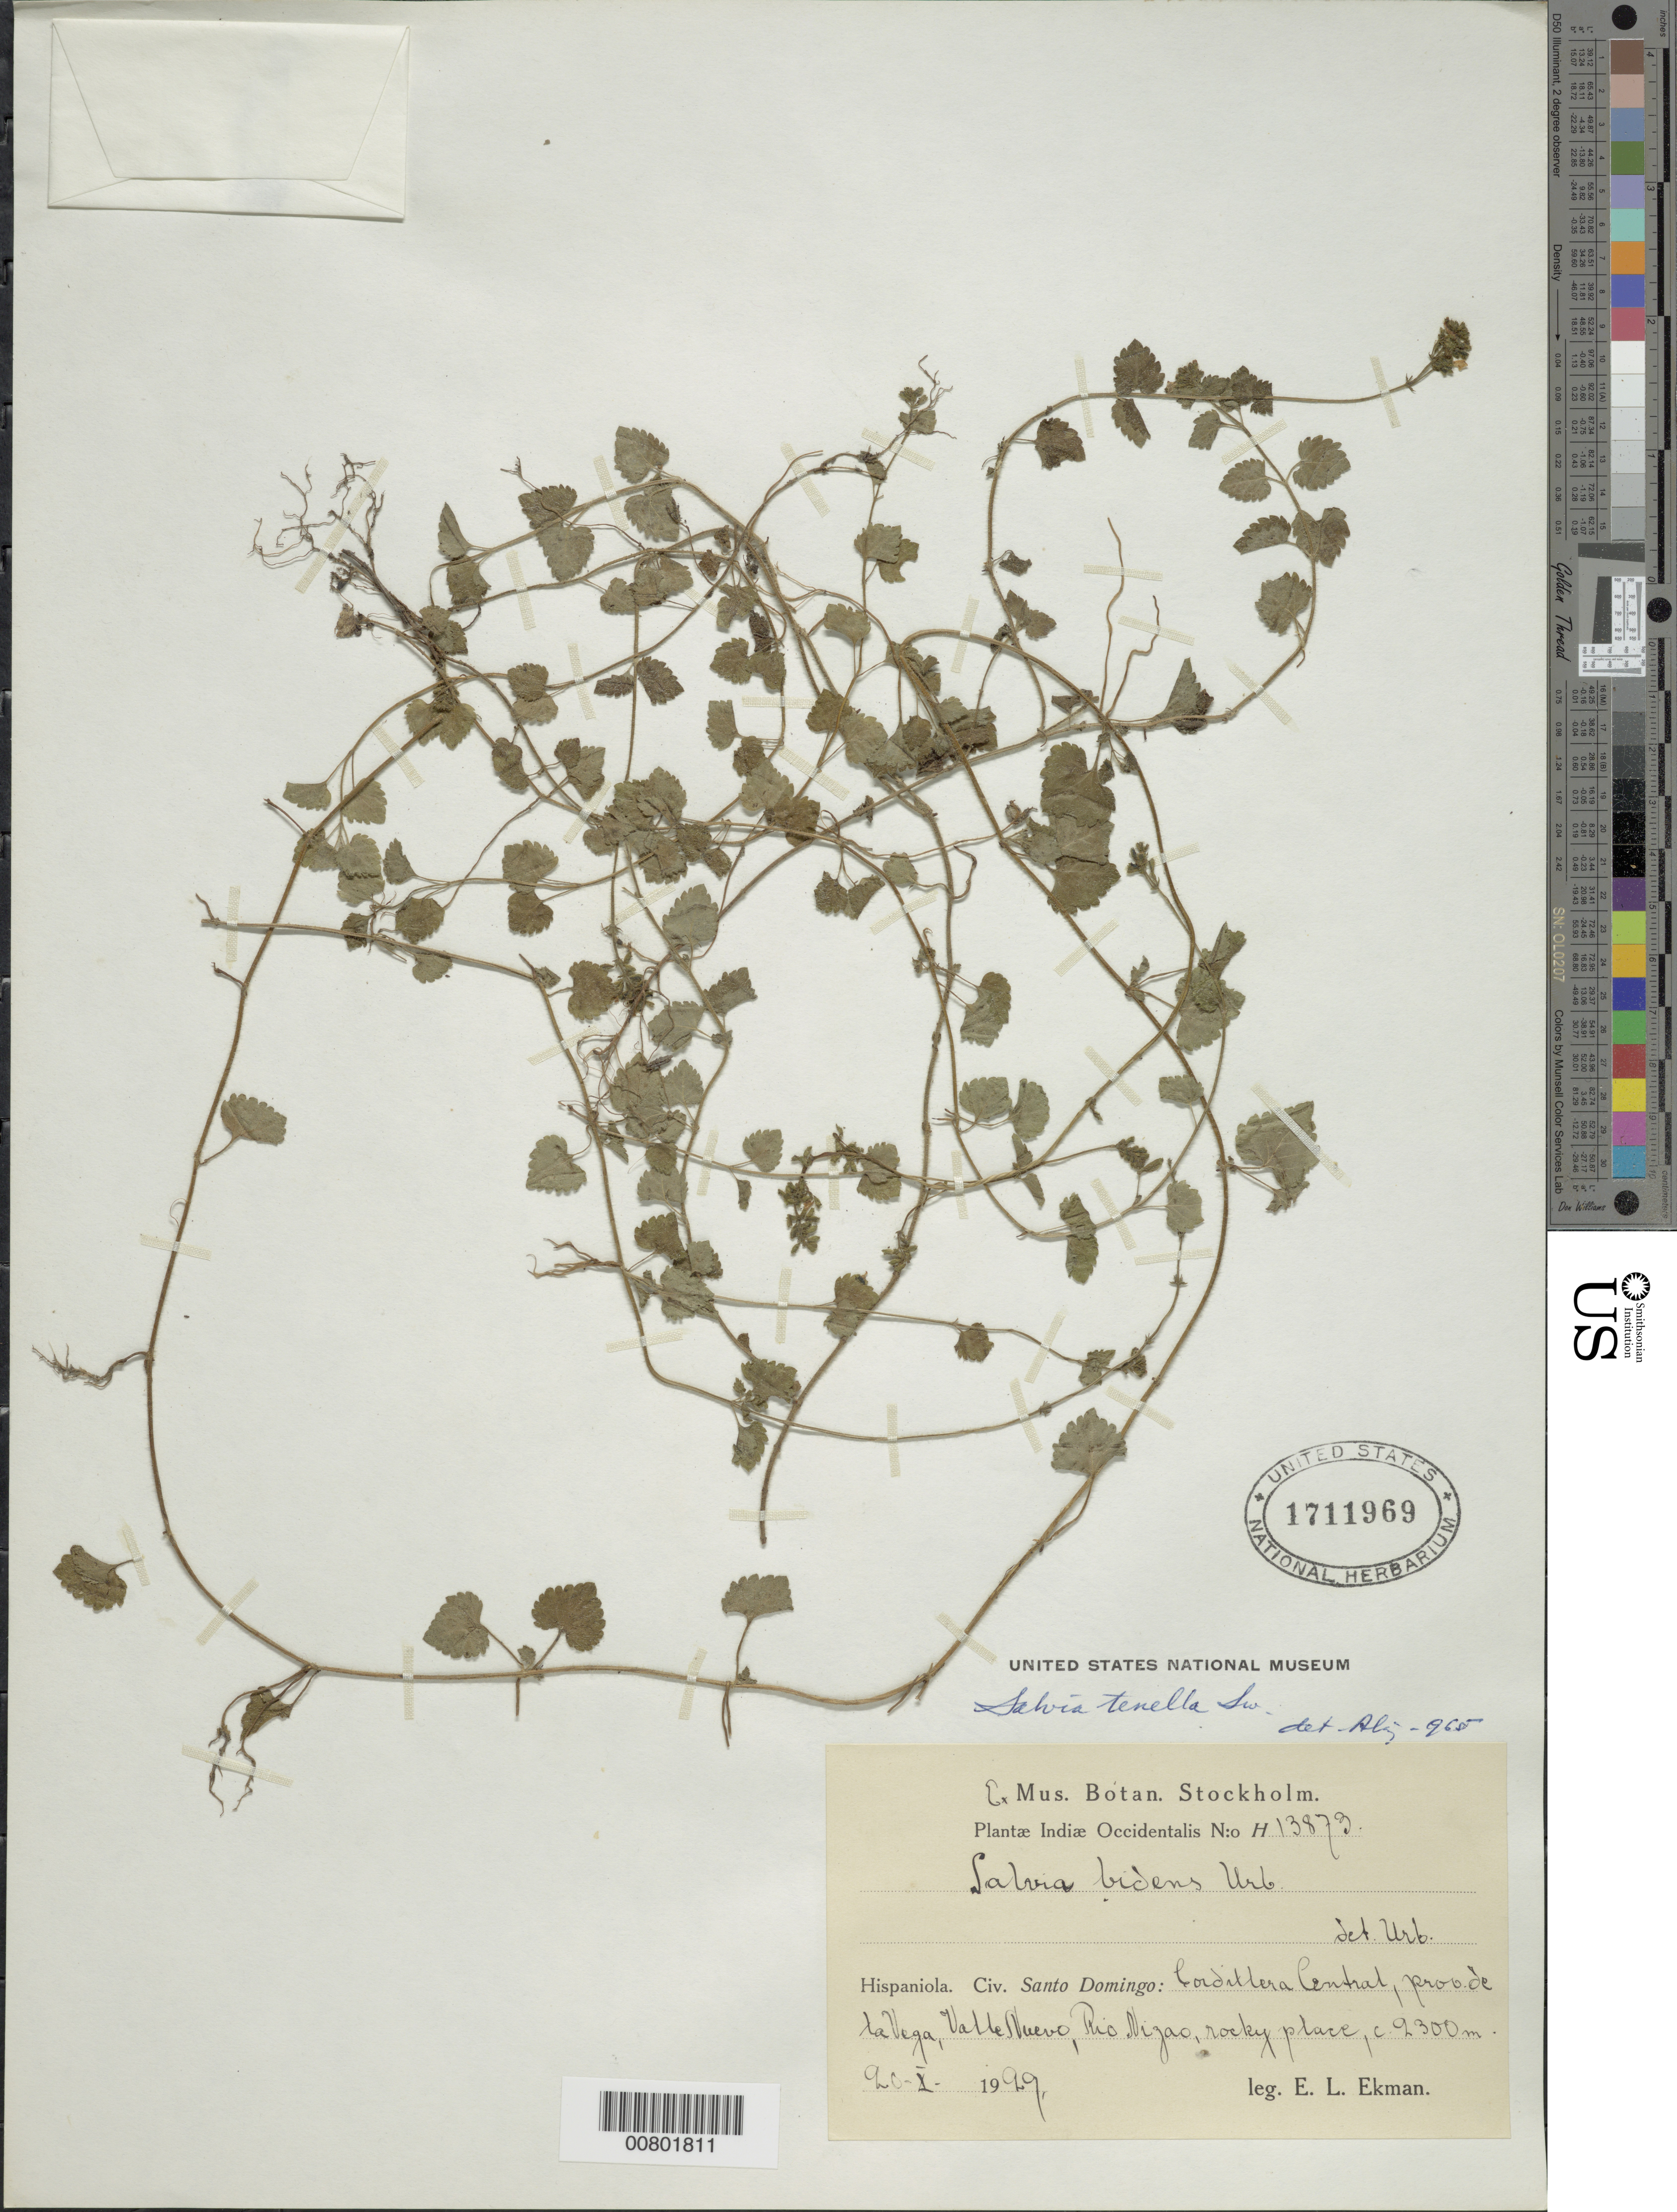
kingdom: Plantae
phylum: Tracheophyta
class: Magnoliopsida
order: Lamiales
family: Lamiaceae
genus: Salvia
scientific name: Salvia tenella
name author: Sw.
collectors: E. L. Ekman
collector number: H 13873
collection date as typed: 20 Oct 1929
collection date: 1929-10-20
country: Dominican Republic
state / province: La Vega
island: Hispaniola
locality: Cordillera Central, Valle Nuevo, Rio Nizao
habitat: Rocky place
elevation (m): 2300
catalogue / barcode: US 1711969